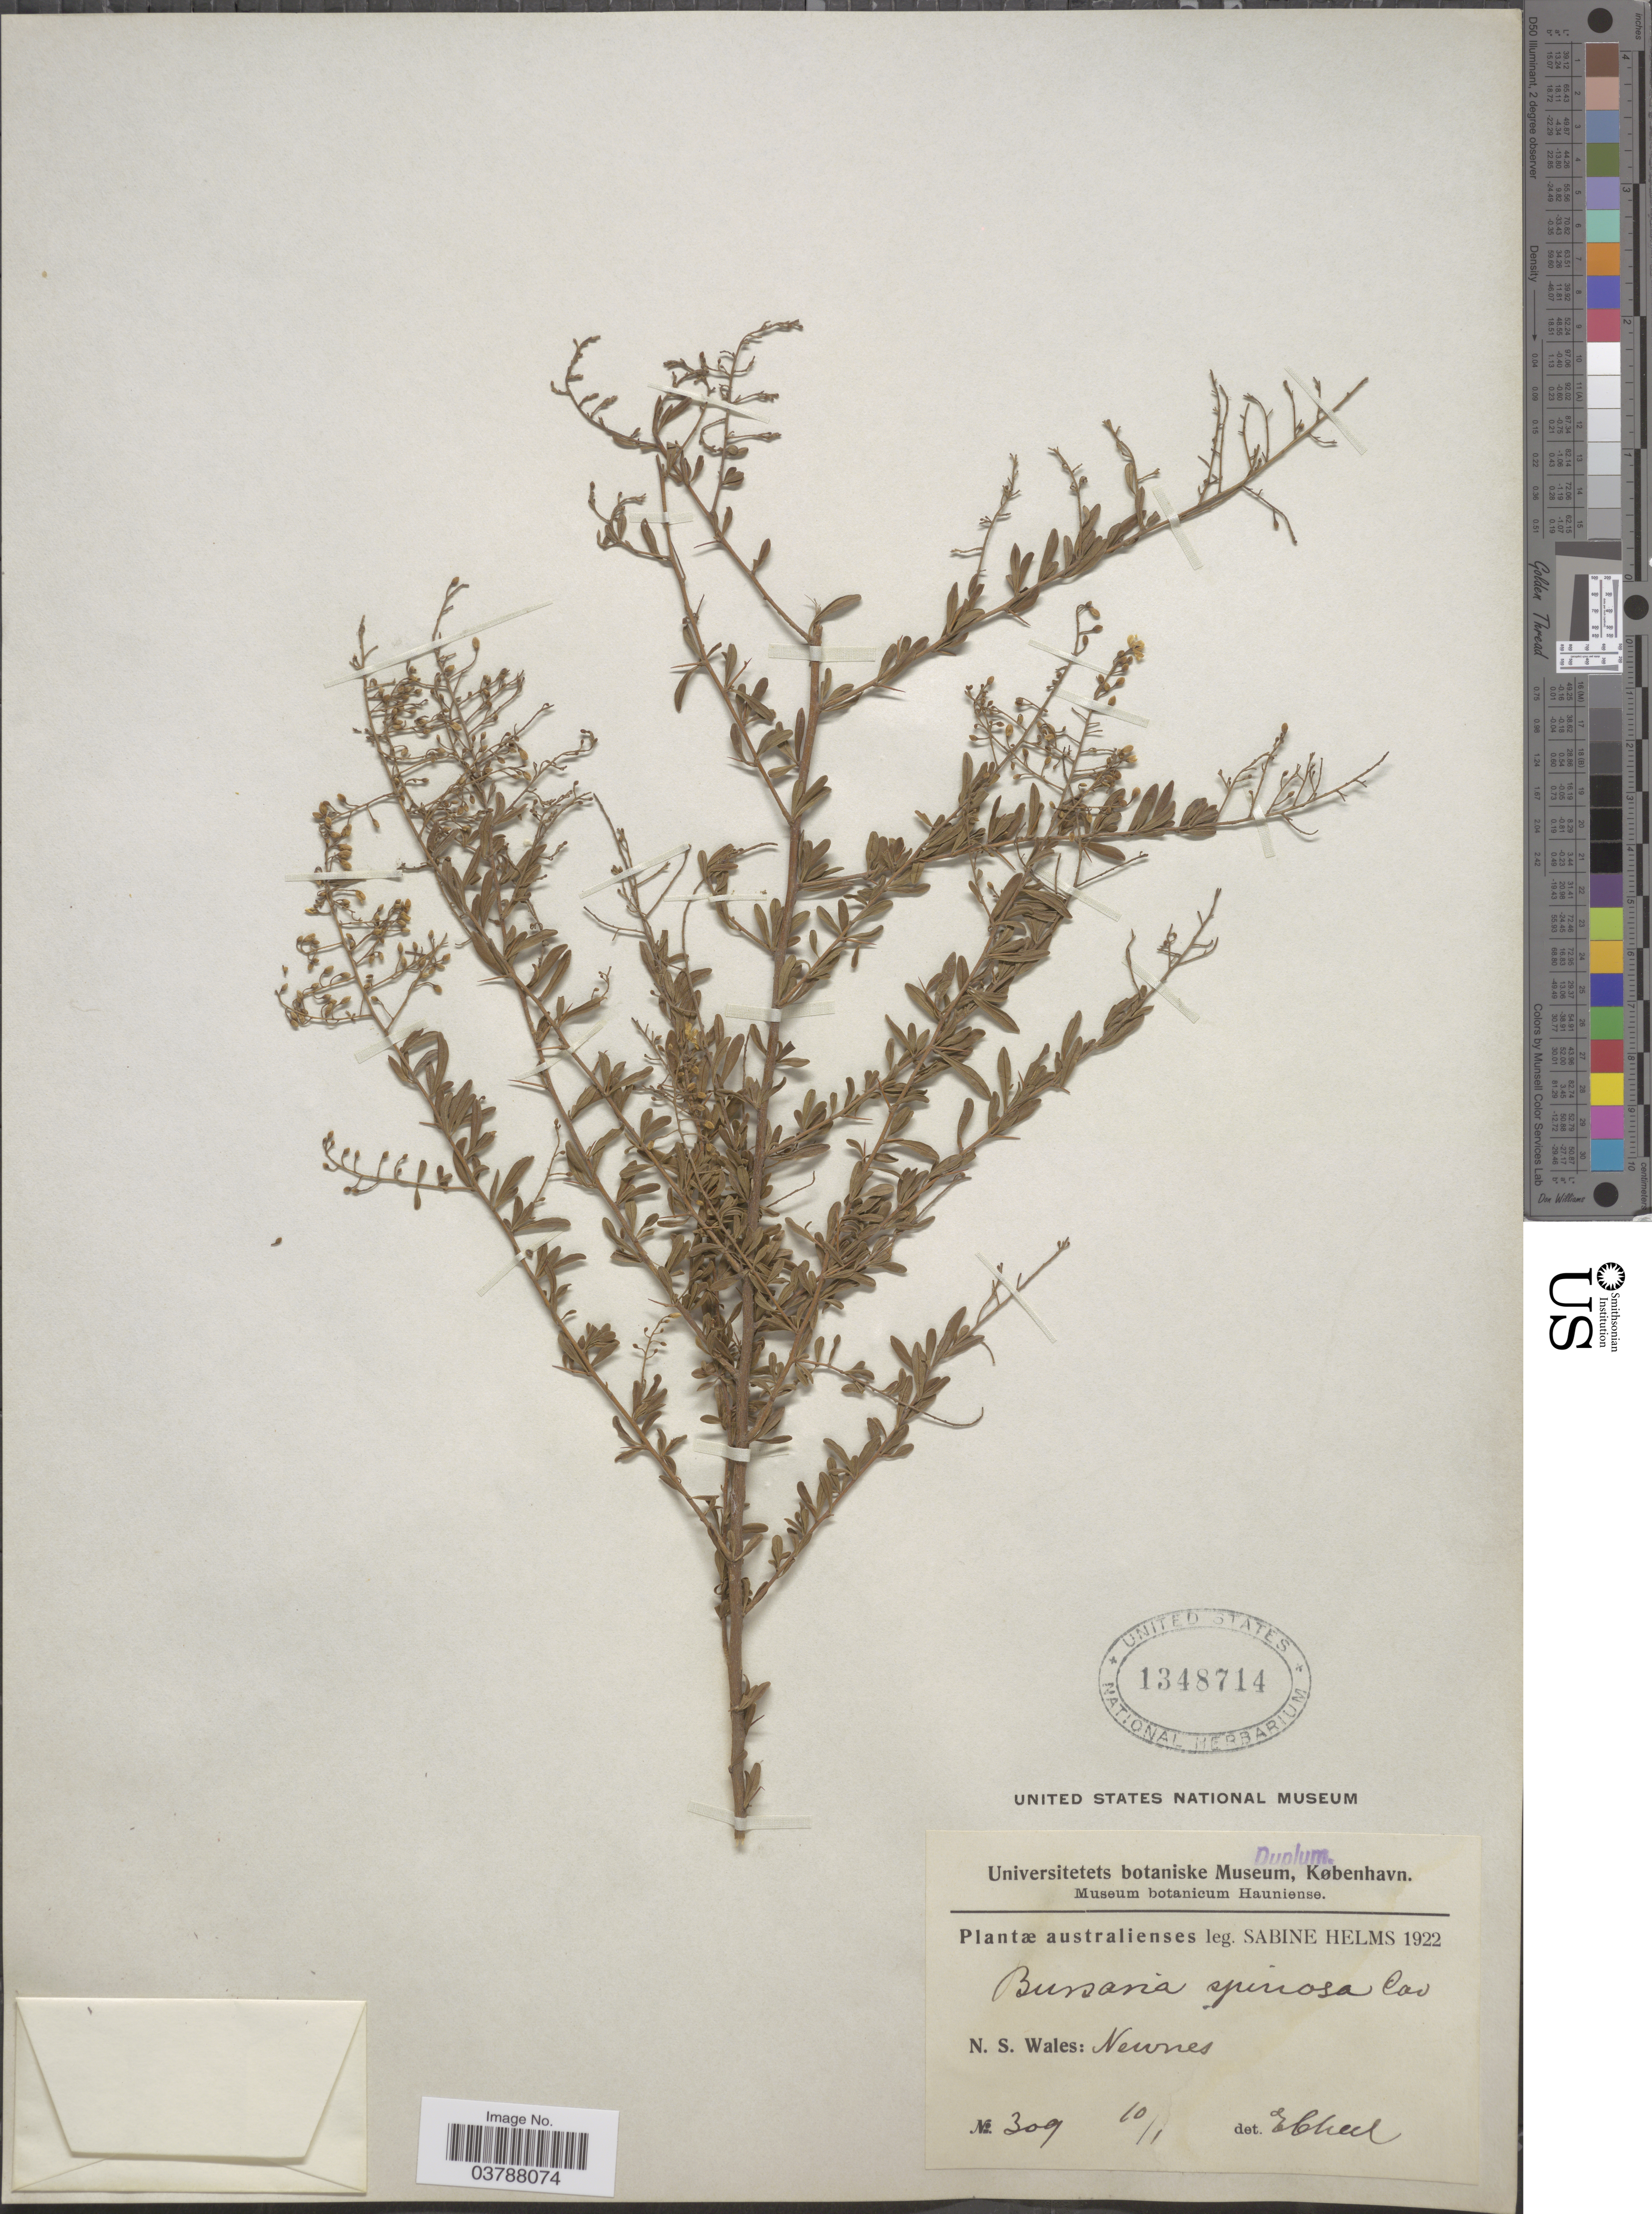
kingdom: Plantae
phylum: Tracheophyta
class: Magnoliopsida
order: Apiales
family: Pittosporaceae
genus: Bursaria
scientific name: Bursaria spinosa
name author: Cav.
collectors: S. Helms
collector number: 309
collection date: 1922-01-10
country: Australia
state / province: New South Wales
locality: Newnes.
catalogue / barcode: US 1348714